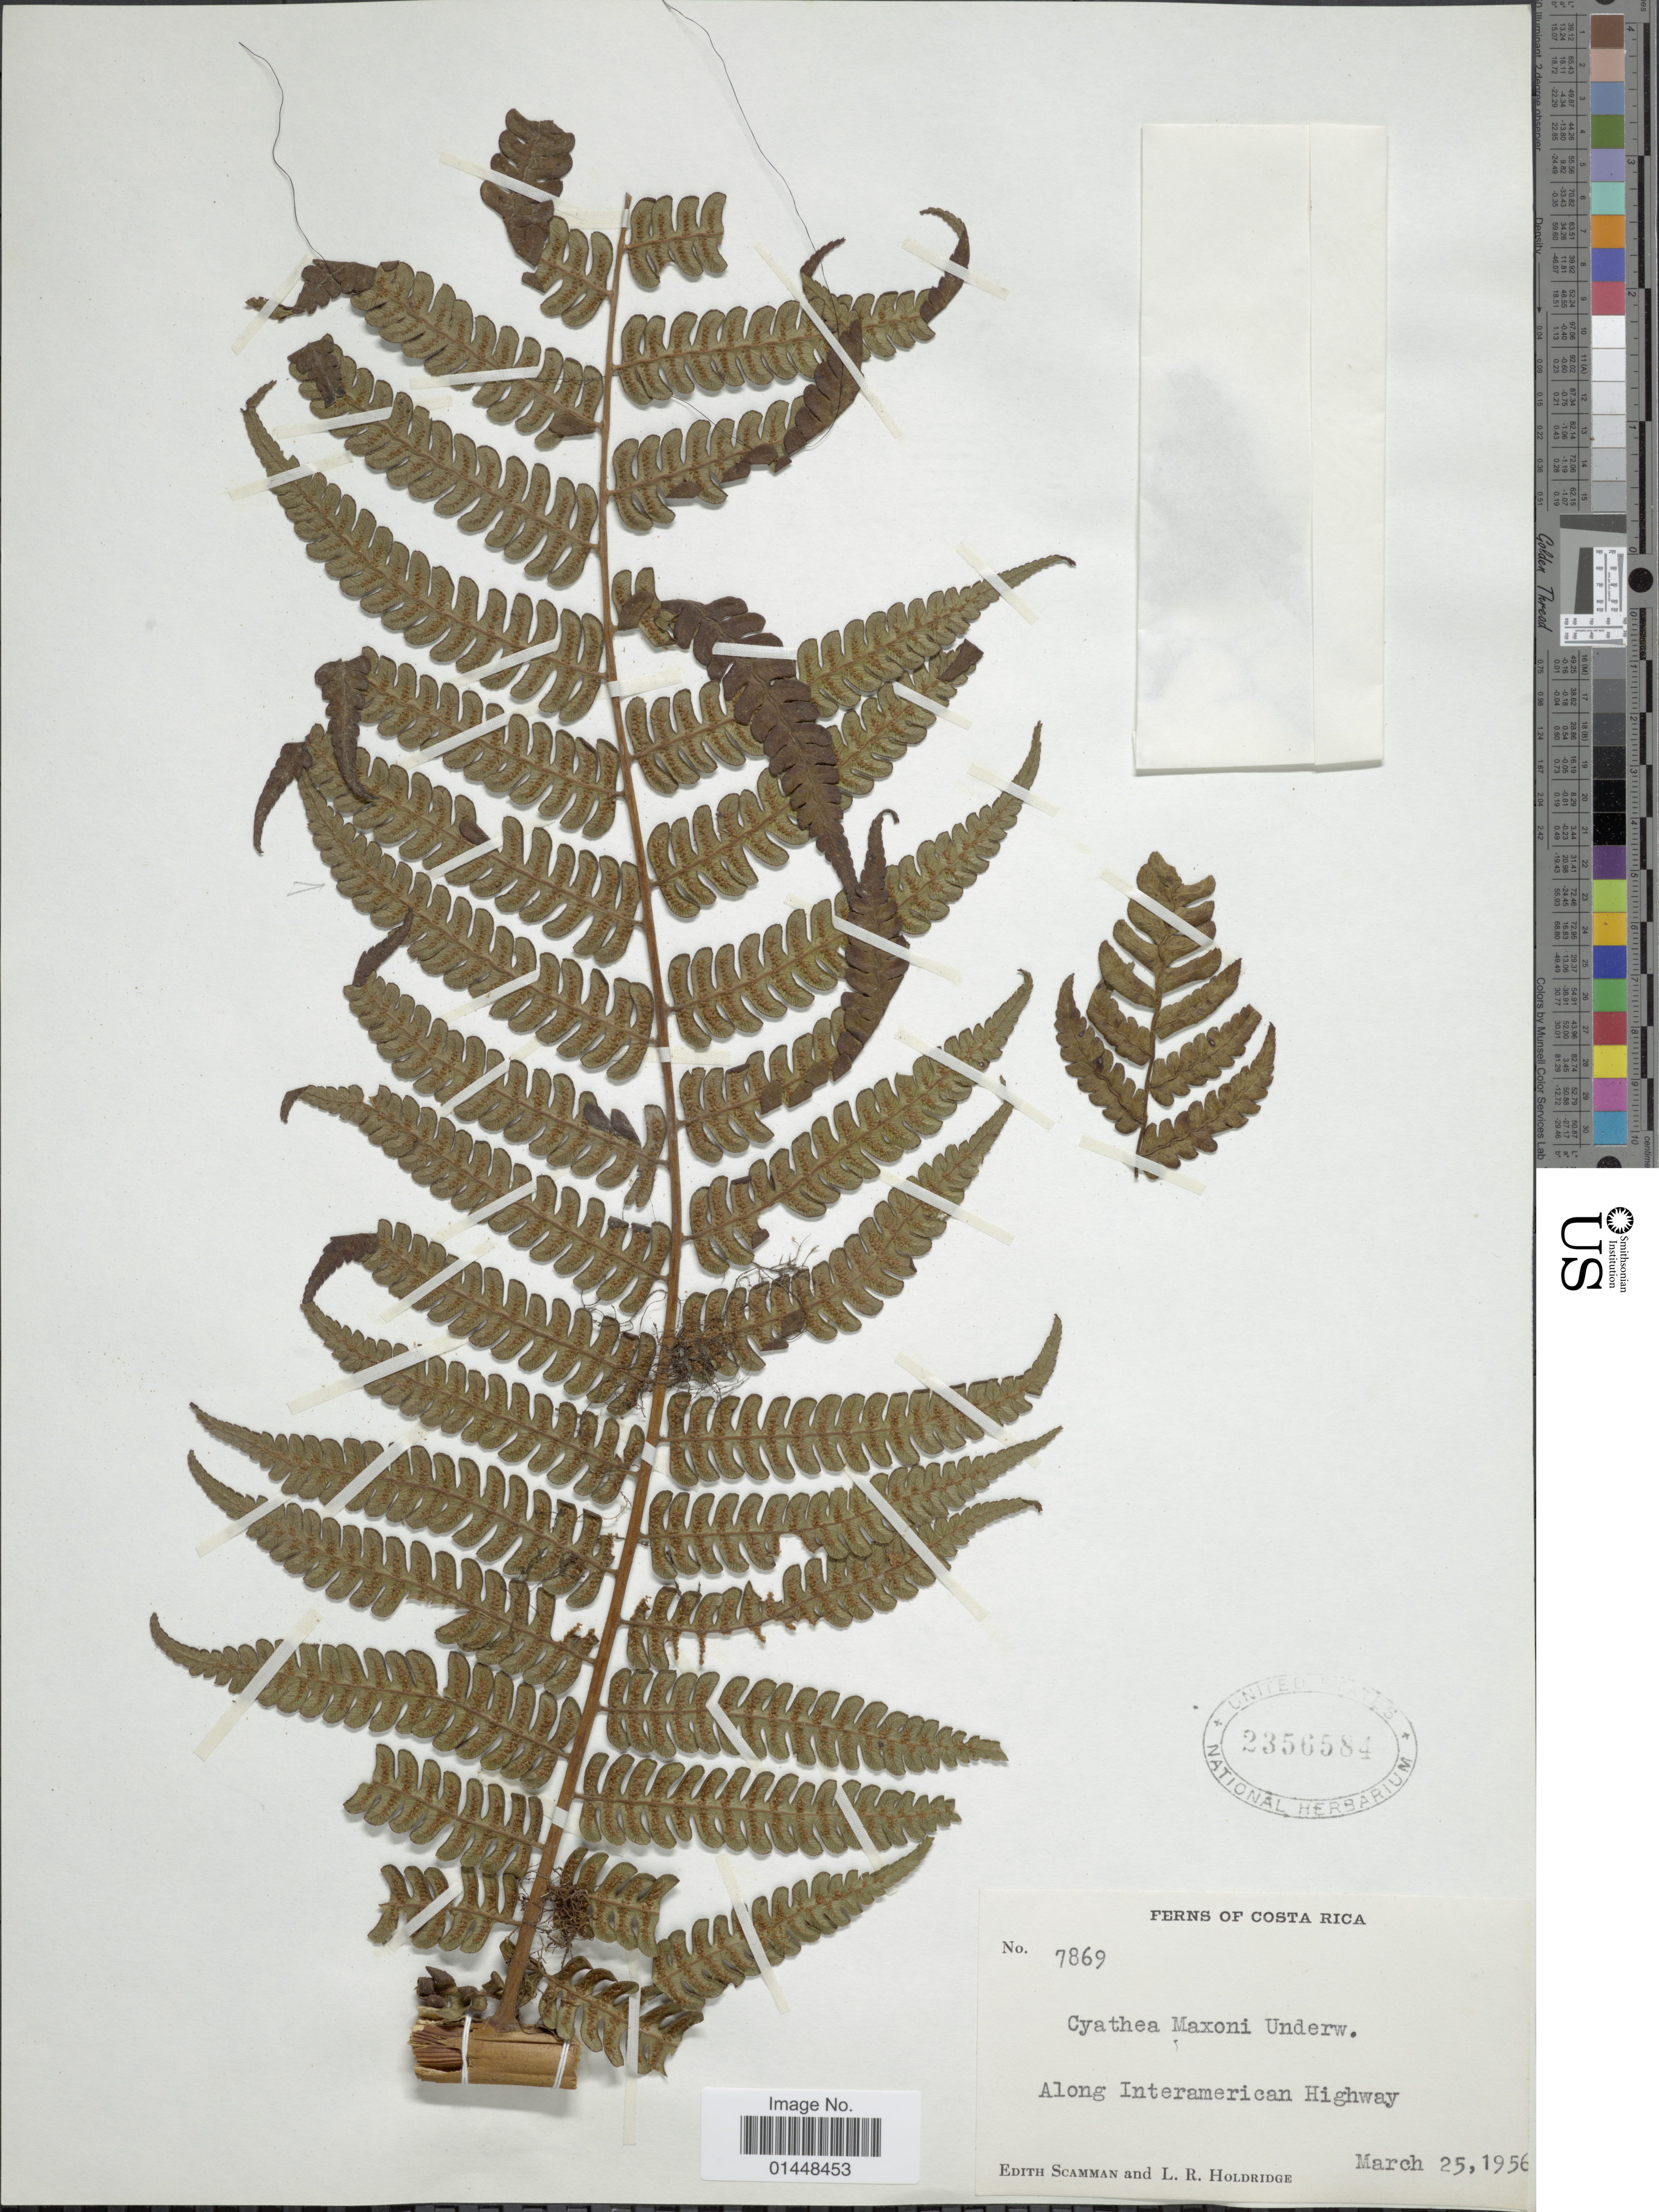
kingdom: Plantae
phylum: Tracheophyta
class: Polypodiopsida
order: Cyatheales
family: Cyatheaceae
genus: Cyathea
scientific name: Cyathea caracasana var. maxonii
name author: (Underw.) R.M. Tryon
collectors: E. Scamman & L. Holdridge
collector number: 7869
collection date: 1956-03-25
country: Costa Rica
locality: Along Interamerican Highway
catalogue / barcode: US 2356584